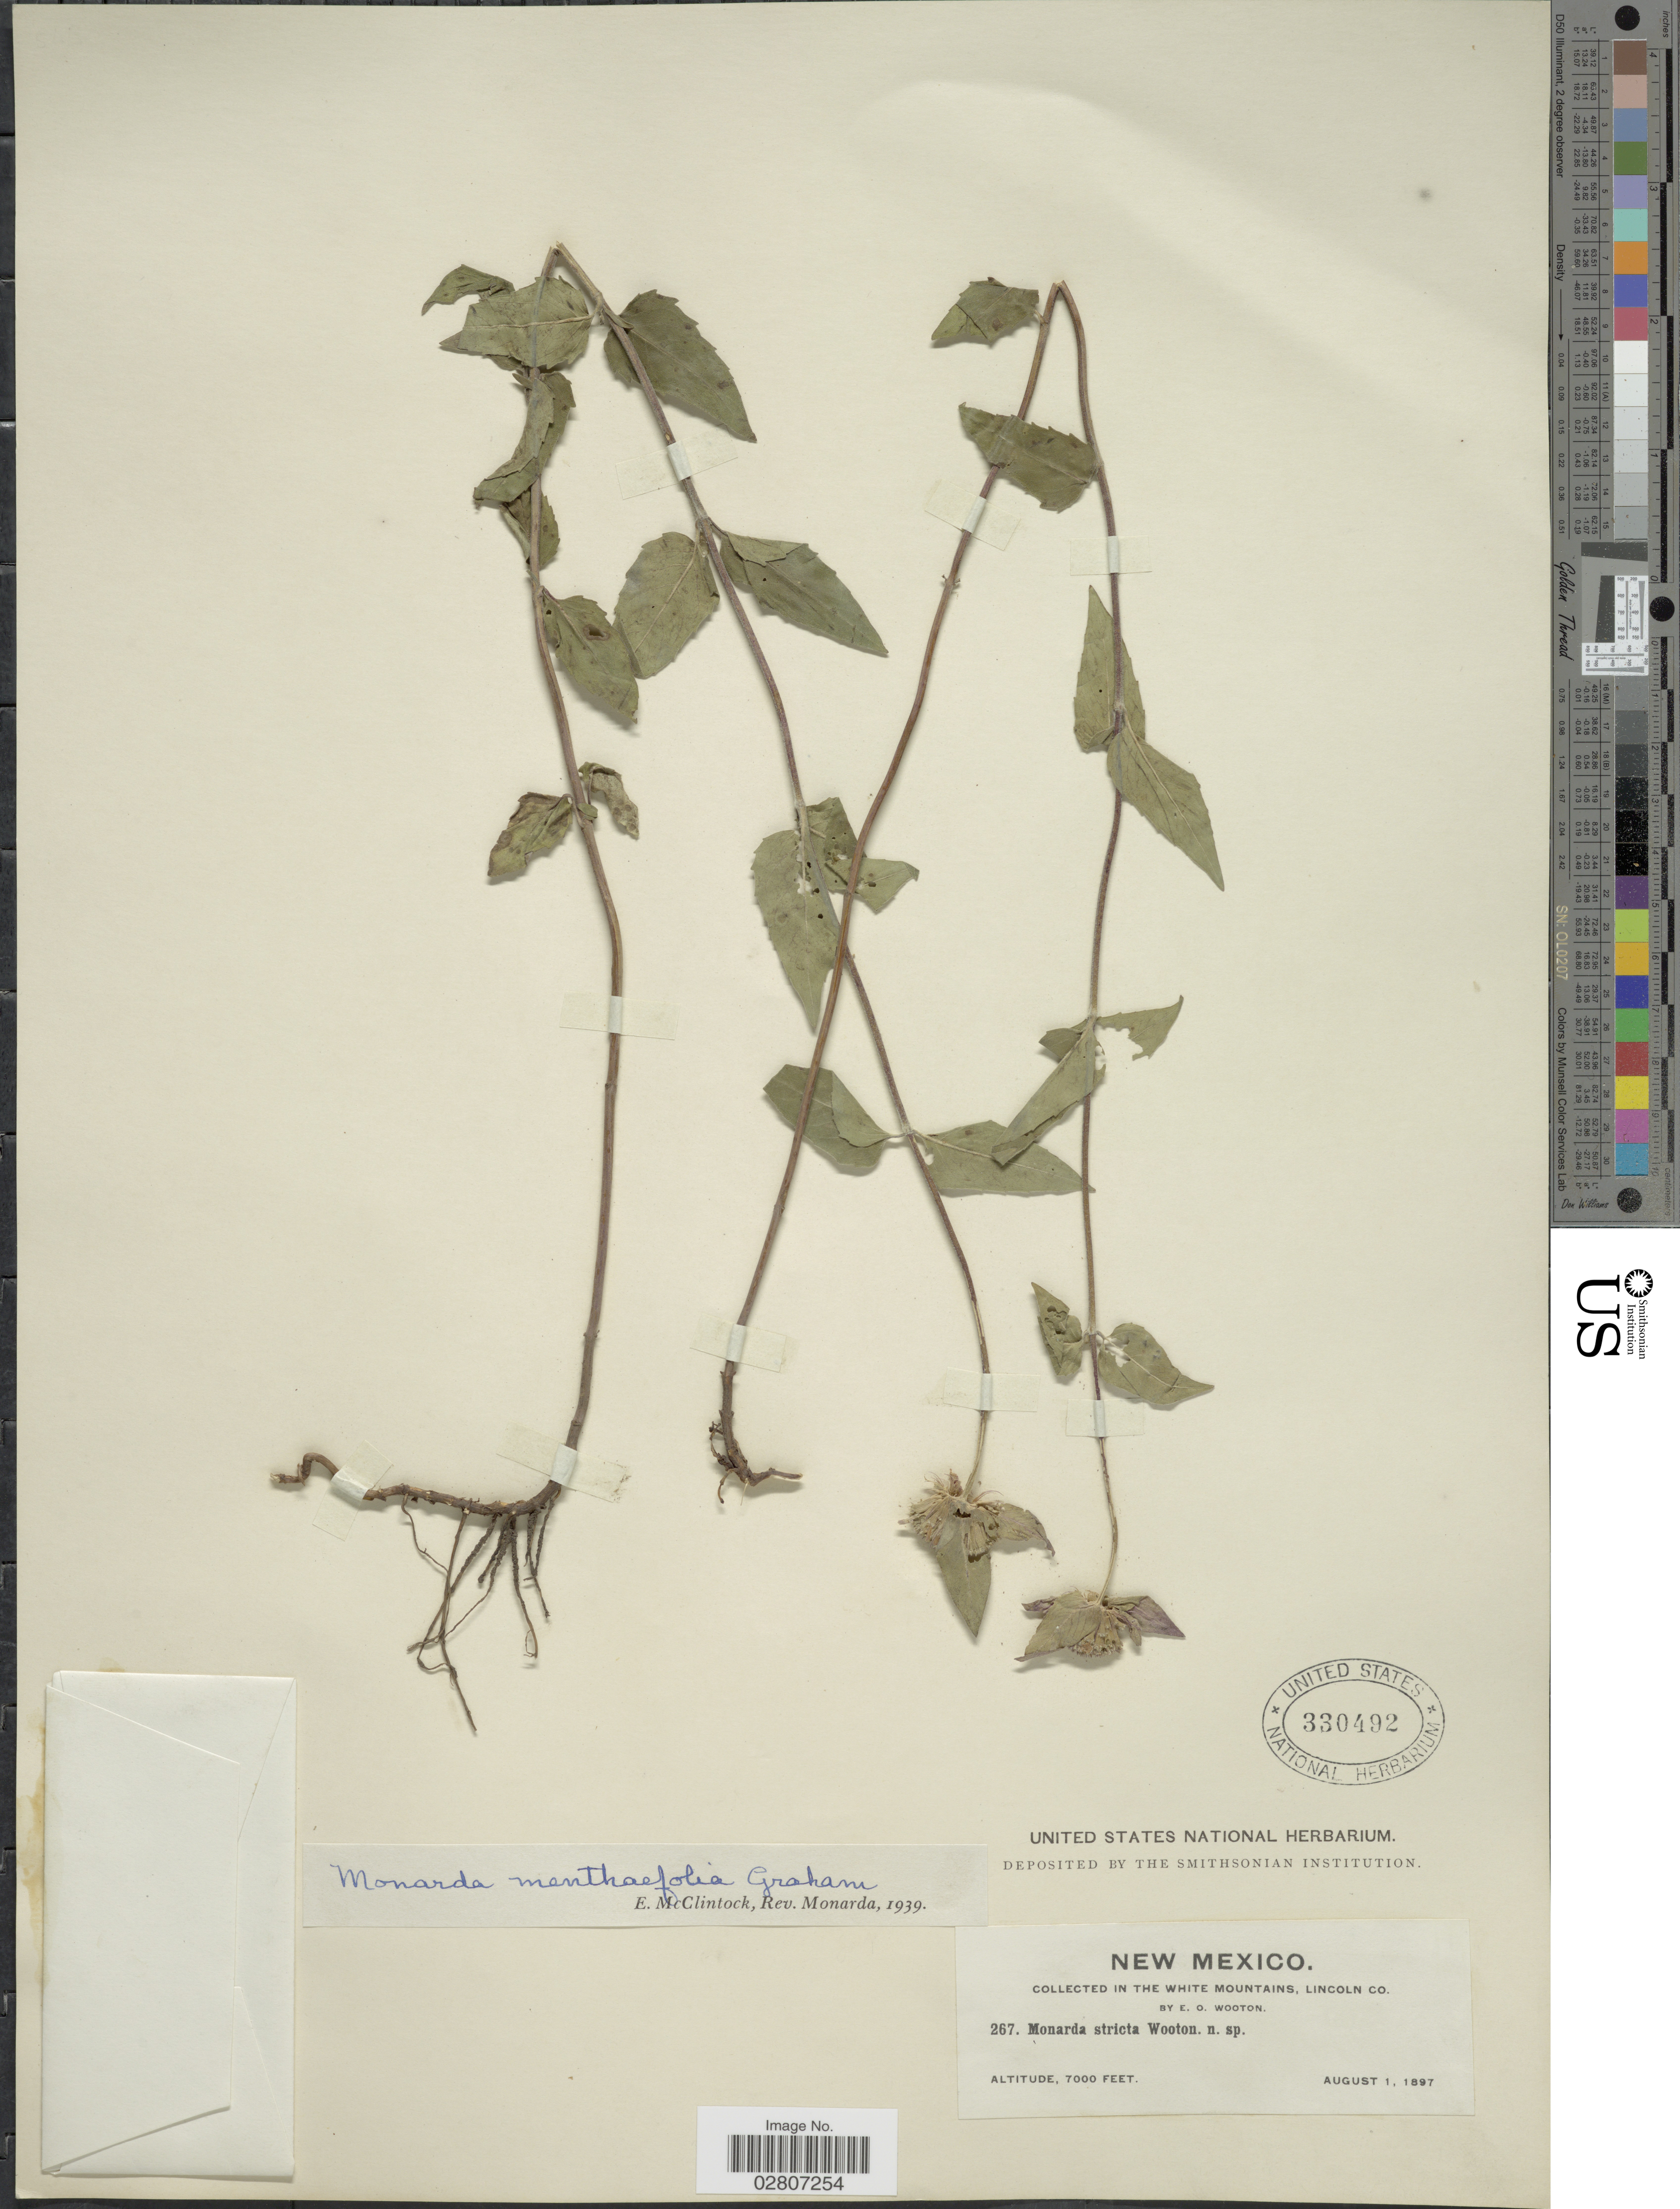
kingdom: Plantae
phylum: Tracheophyta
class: Magnoliopsida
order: Lamiales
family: Lamiaceae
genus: Monarda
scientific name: Monarda fistulosa var. menthifolia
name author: (Graham) Fernald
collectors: E. O. Wooton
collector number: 267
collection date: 1897-08-01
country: United States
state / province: New Mexico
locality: In the White Mountains, Lincoln Co.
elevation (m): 2134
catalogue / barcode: US 330492